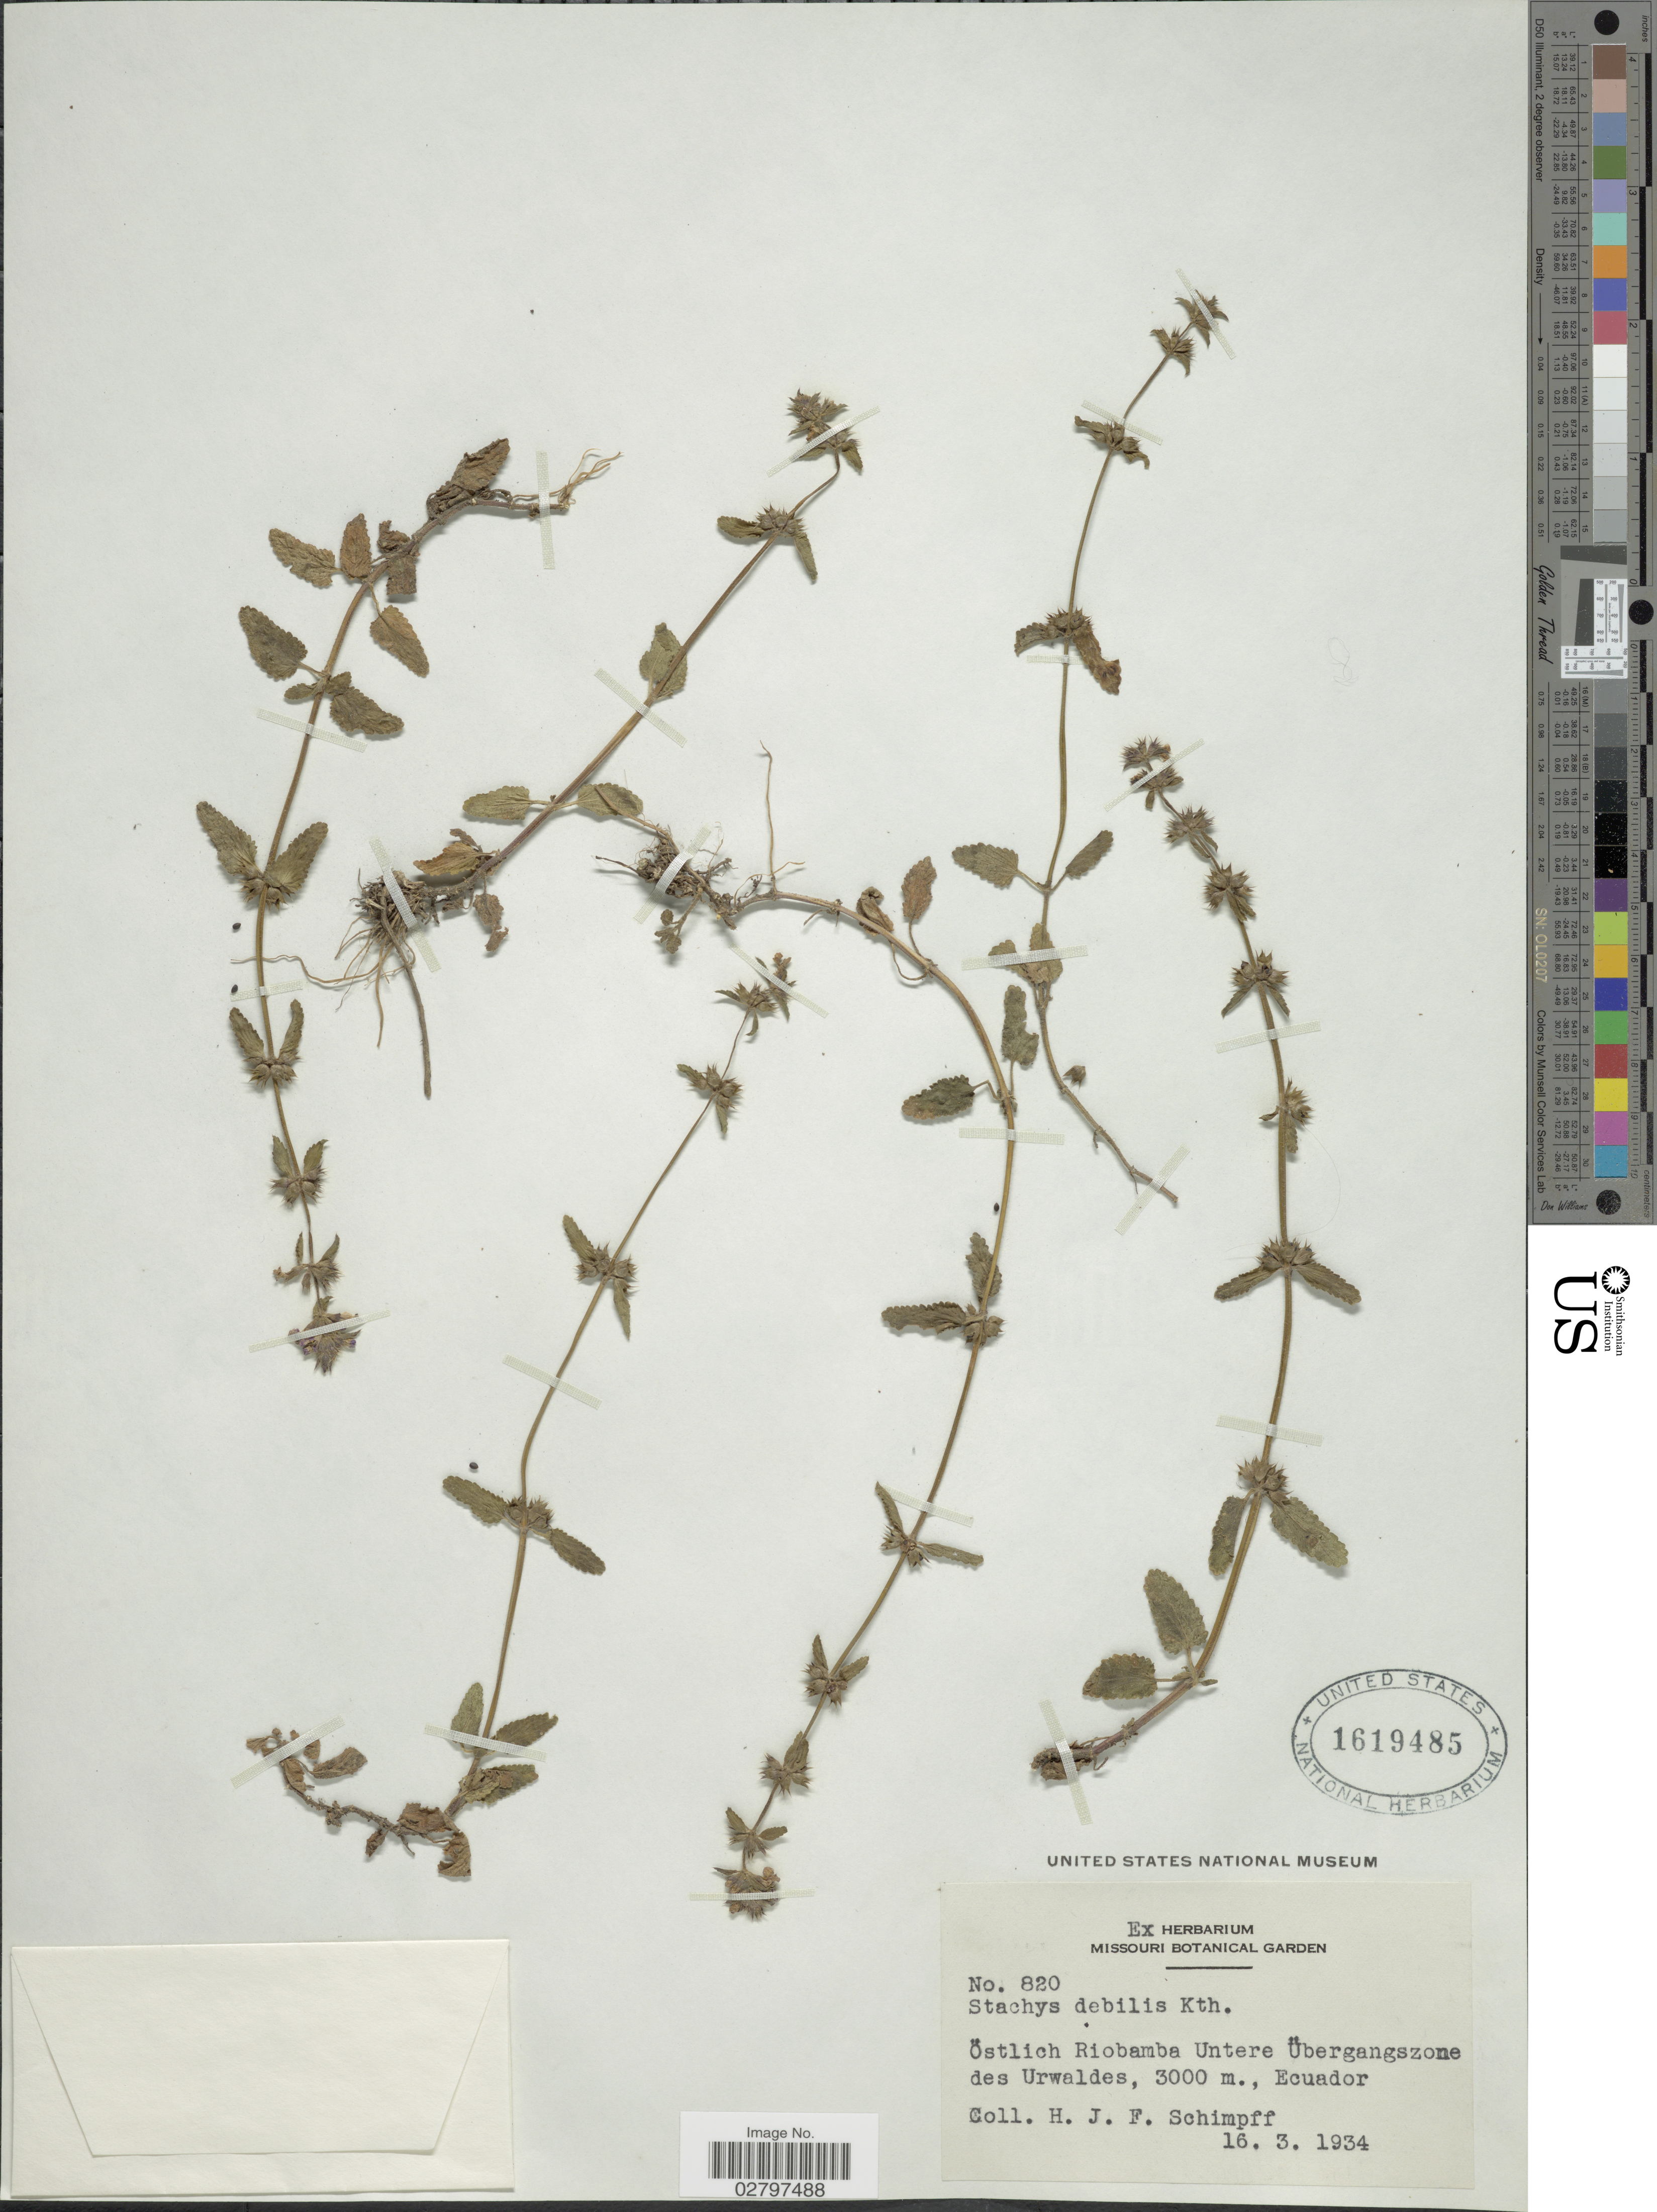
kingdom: Plantae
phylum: Tracheophyta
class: Magnoliopsida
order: Lamiales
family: Lamiaceae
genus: Stachys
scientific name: Stachys debilis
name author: Kunth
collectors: H. Schimpff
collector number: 820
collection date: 1934-03-16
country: Ecuador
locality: Östlich Riobamba Untere Übergangszone des Urwaldes.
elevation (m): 3000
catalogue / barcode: US 1619485